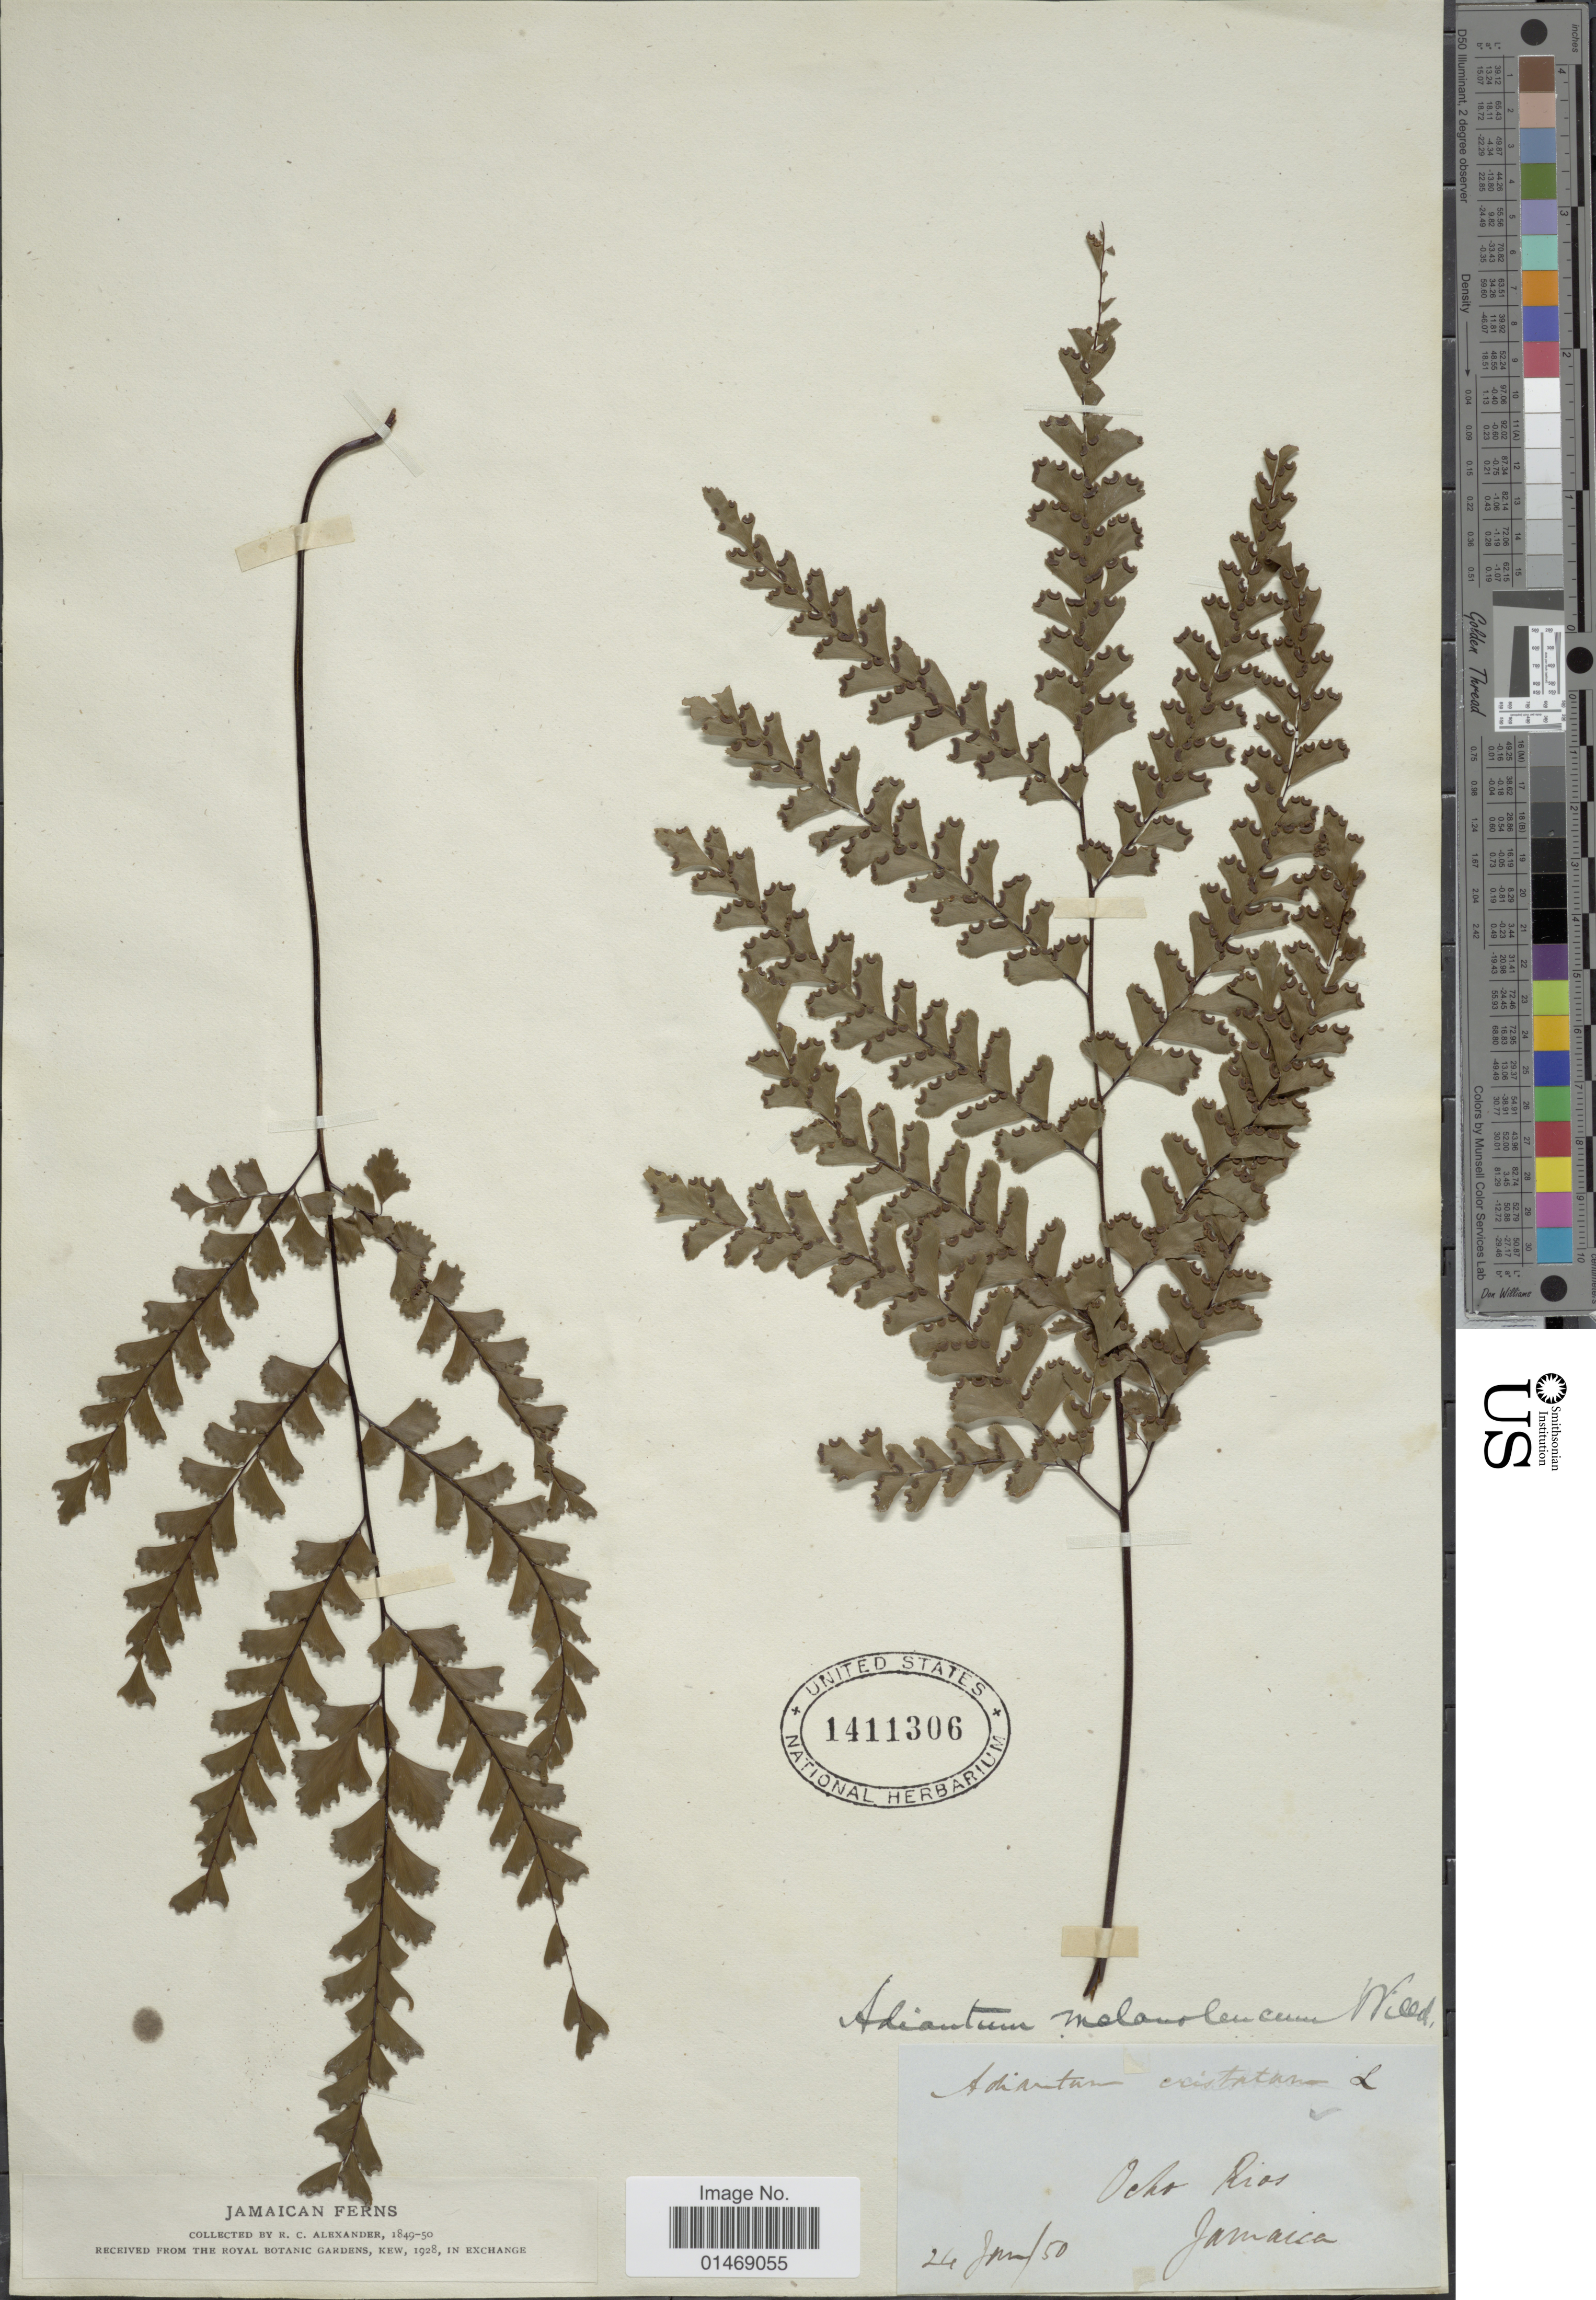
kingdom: Plantae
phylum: Tracheophyta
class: Polypodiopsida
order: Polypodiales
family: Pteridaceae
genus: Adiantum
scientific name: Adiantum melanoleucum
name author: Willd.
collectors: R. C. Alexander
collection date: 1850-01-24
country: Jamaica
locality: Ocho Rios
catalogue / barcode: US 1411306